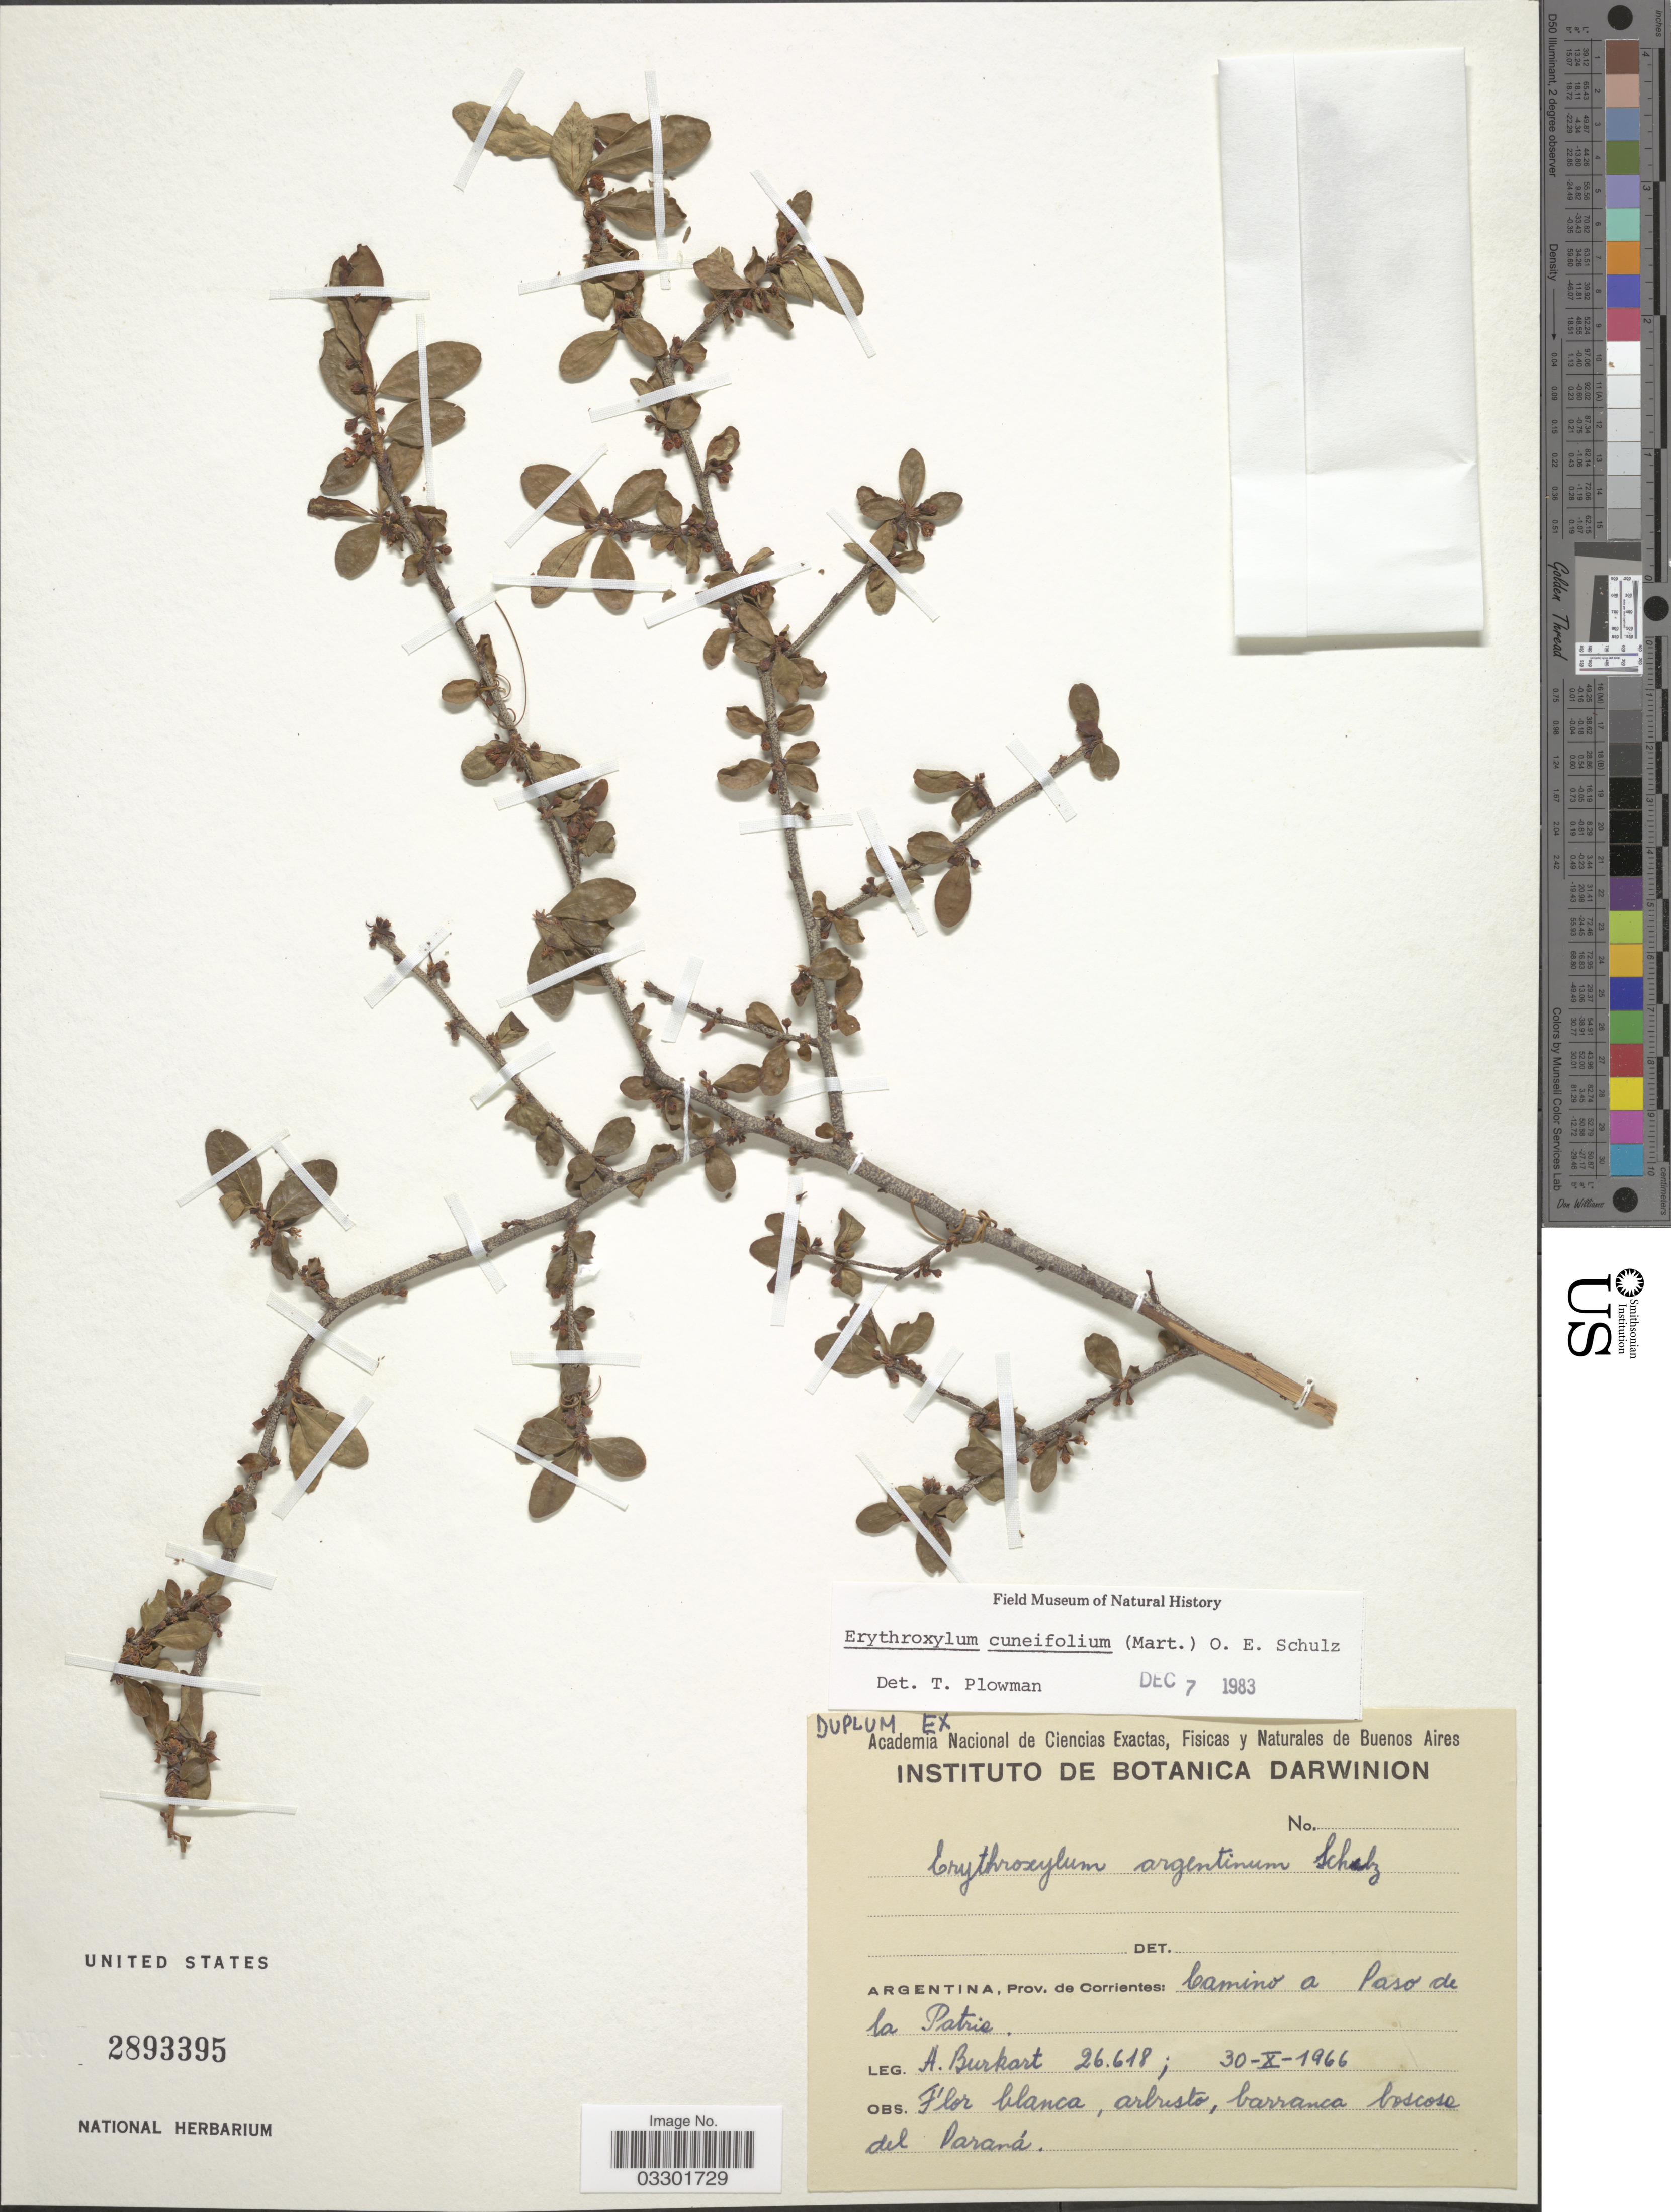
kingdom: Plantae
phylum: Tracheophyta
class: Magnoliopsida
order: Malpighiales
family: Erythroxylaceae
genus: Erythroxylum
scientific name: Erythroxylum cuneifolium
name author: (Mart.) O.E. Schulz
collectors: A. E. Burkart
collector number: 26618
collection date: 1966-10-30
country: Argentina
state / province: Corrientes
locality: Camino a Paso de la Patrie. Barranca boscose del Paraná.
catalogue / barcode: US 2893395